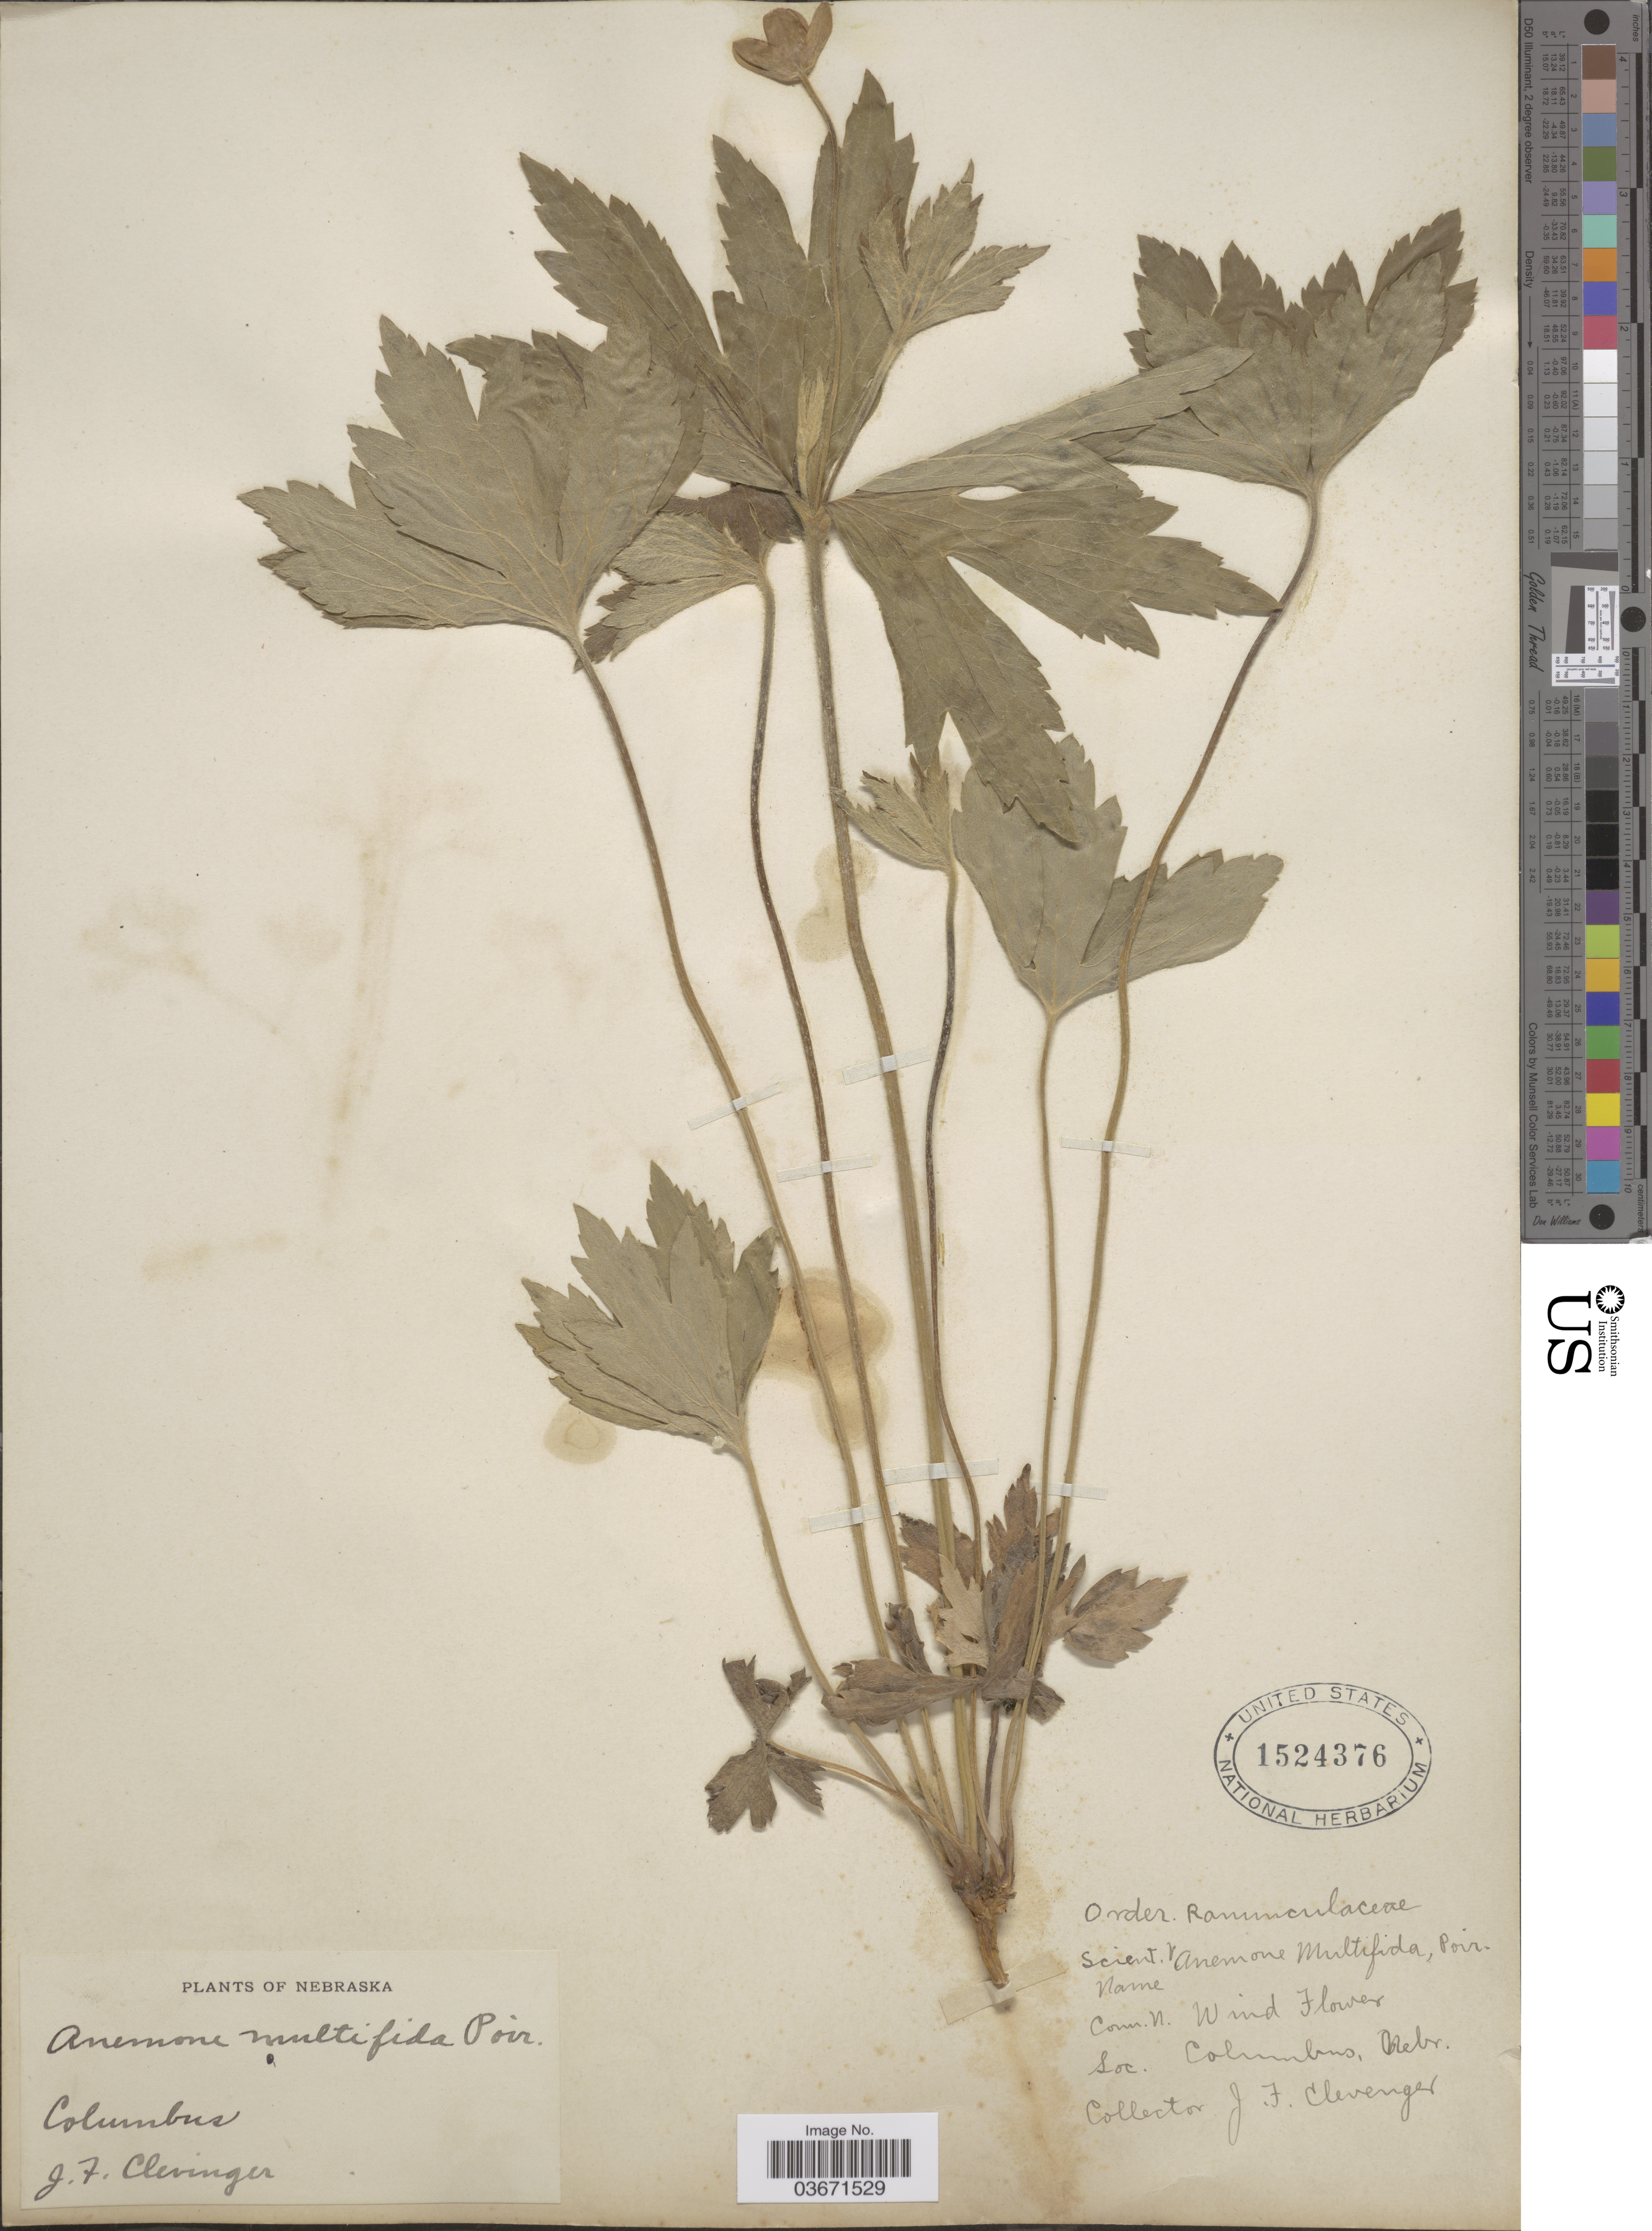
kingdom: Plantae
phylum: Tracheophyta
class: Magnoliopsida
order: Ranunculales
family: Ranunculaceae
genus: Anemone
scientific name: Anemone canadensis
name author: L.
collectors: J. F. Clevenger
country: United States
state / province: Nebraska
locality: Columbus.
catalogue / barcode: US 1524376